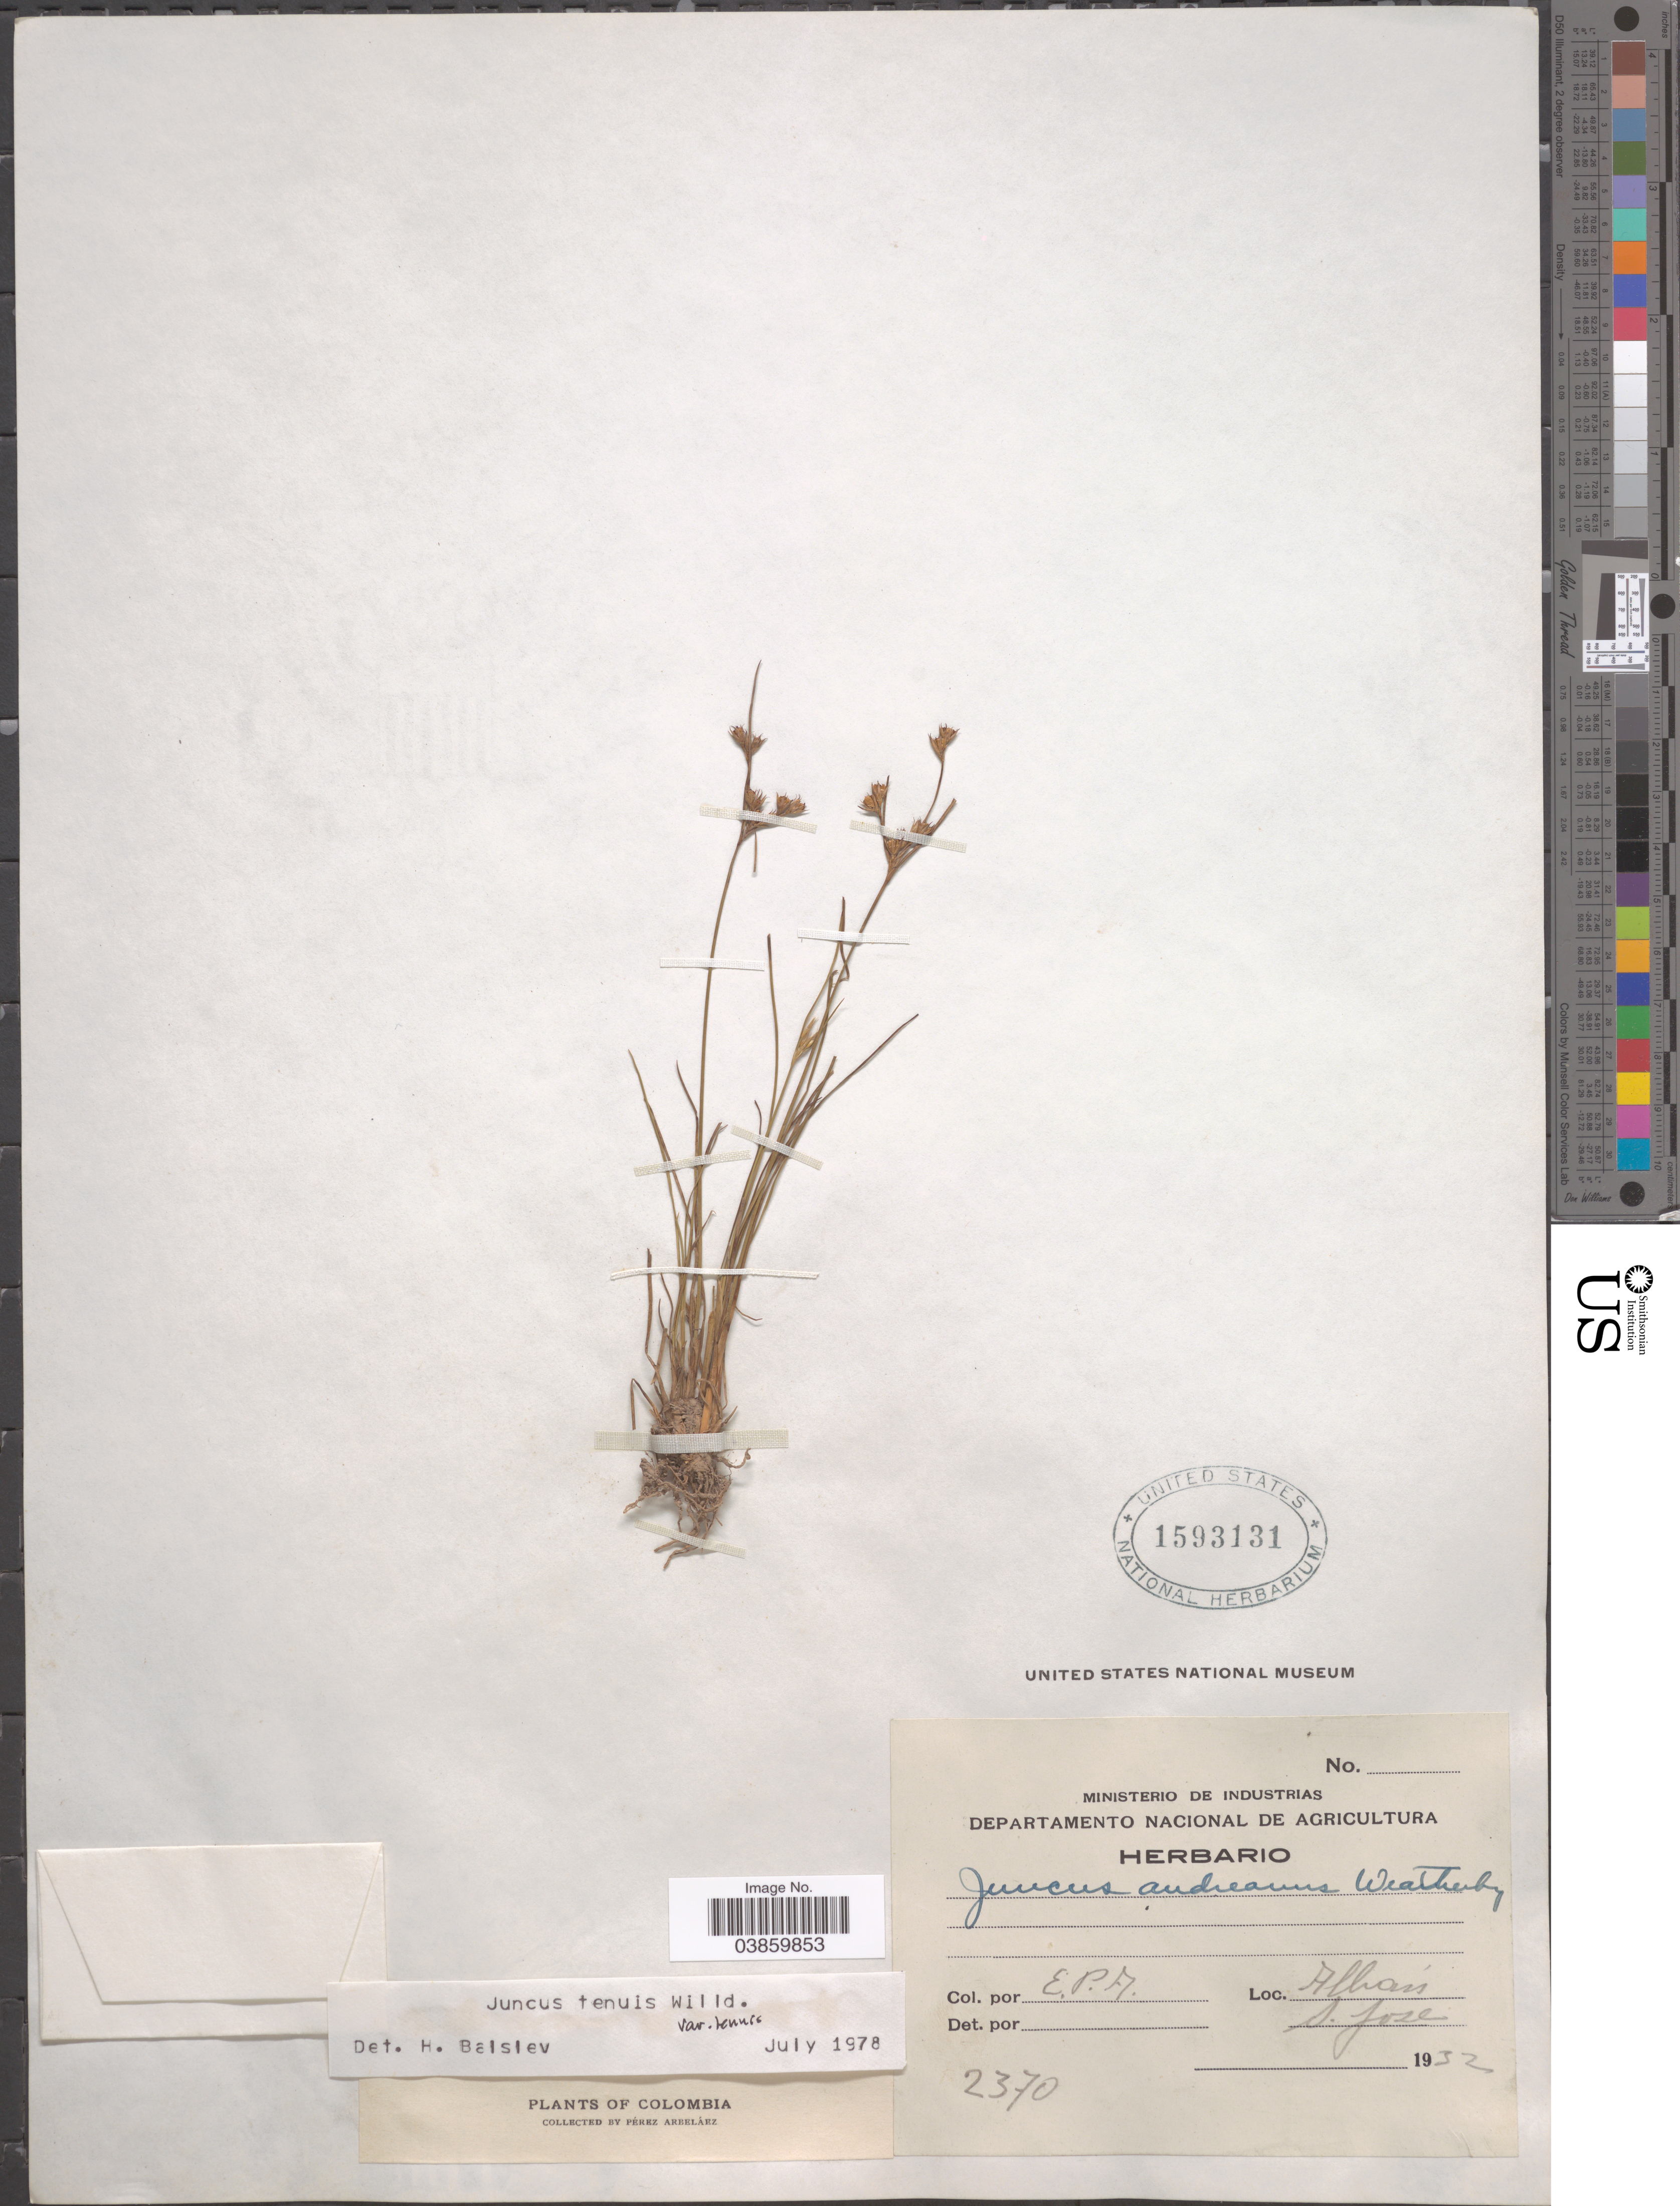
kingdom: Plantae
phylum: Tracheophyta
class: Liliopsida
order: Poales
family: Juncaceae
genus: Juncus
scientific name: Juncus tenuis var. tenuis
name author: Willd.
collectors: E. Pérez Arbeláez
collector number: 2370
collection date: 1932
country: Colombia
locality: Alban. S. Jose.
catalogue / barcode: US 1593131